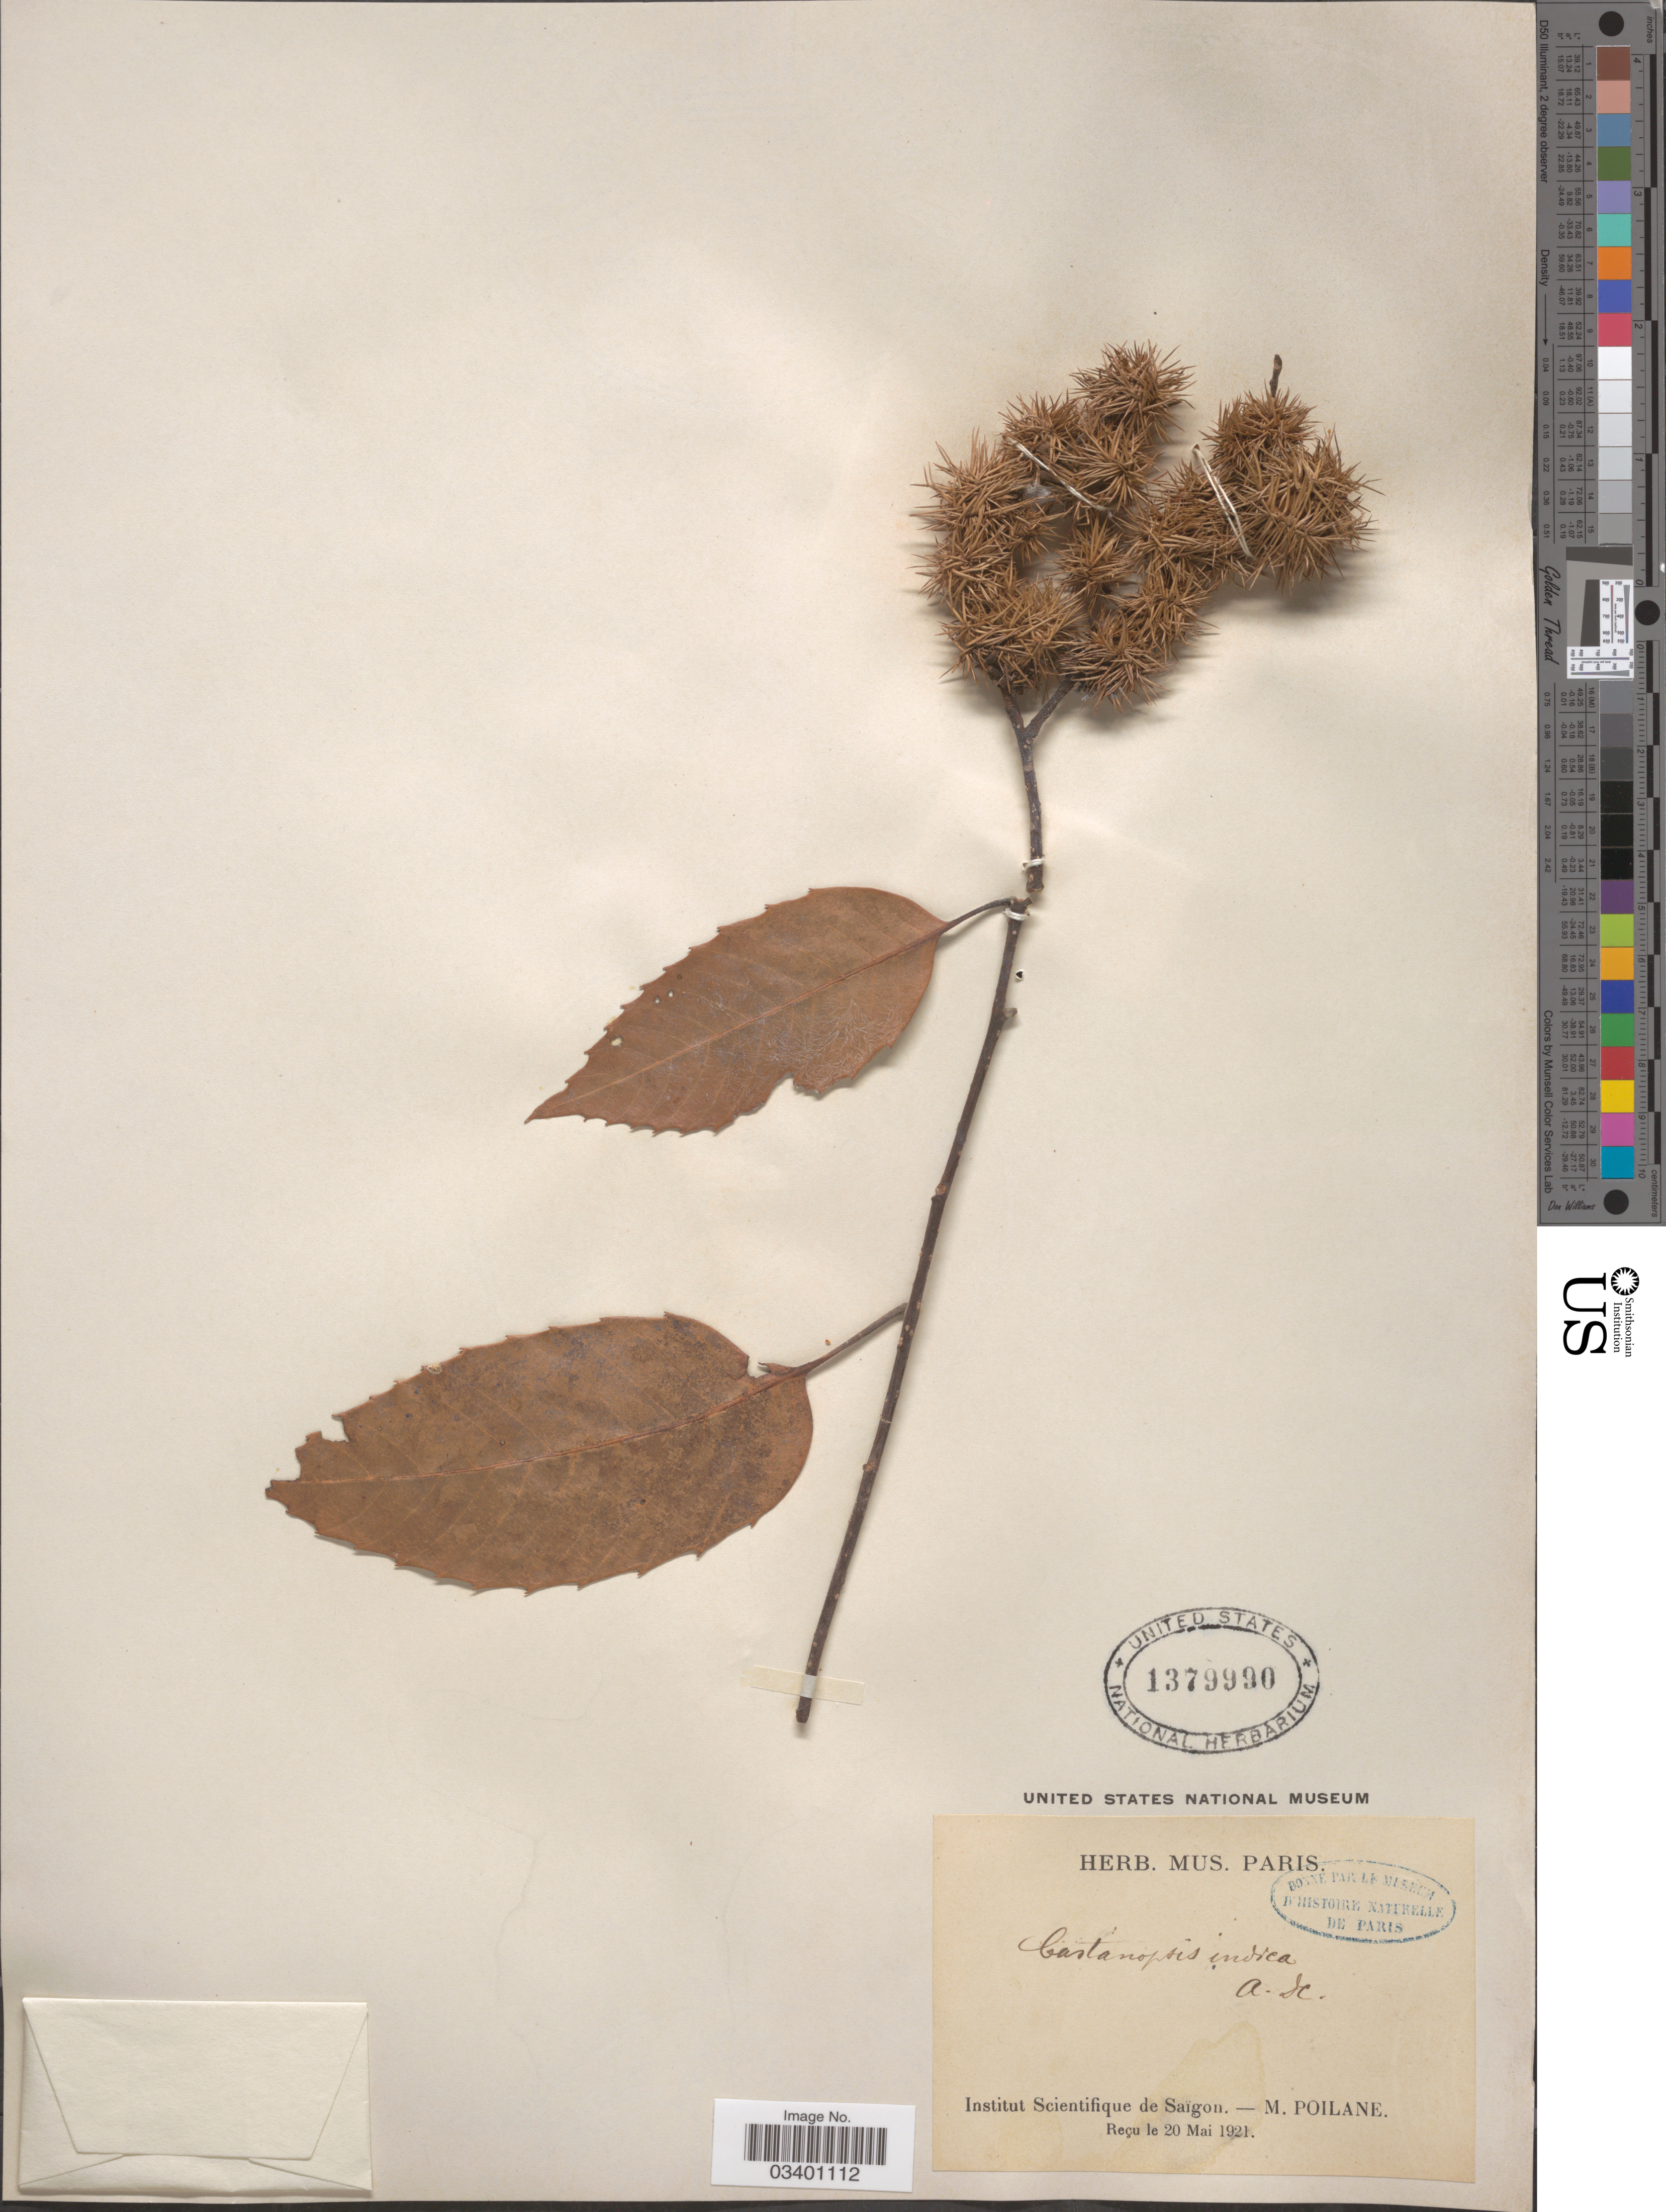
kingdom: Plantae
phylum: Tracheophyta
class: Magnoliopsida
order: Fagales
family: Fagaceae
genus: Castanopsis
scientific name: Castanopsis indica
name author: (Roxb.) A. DC.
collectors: M. Poilane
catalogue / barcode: US 1379990